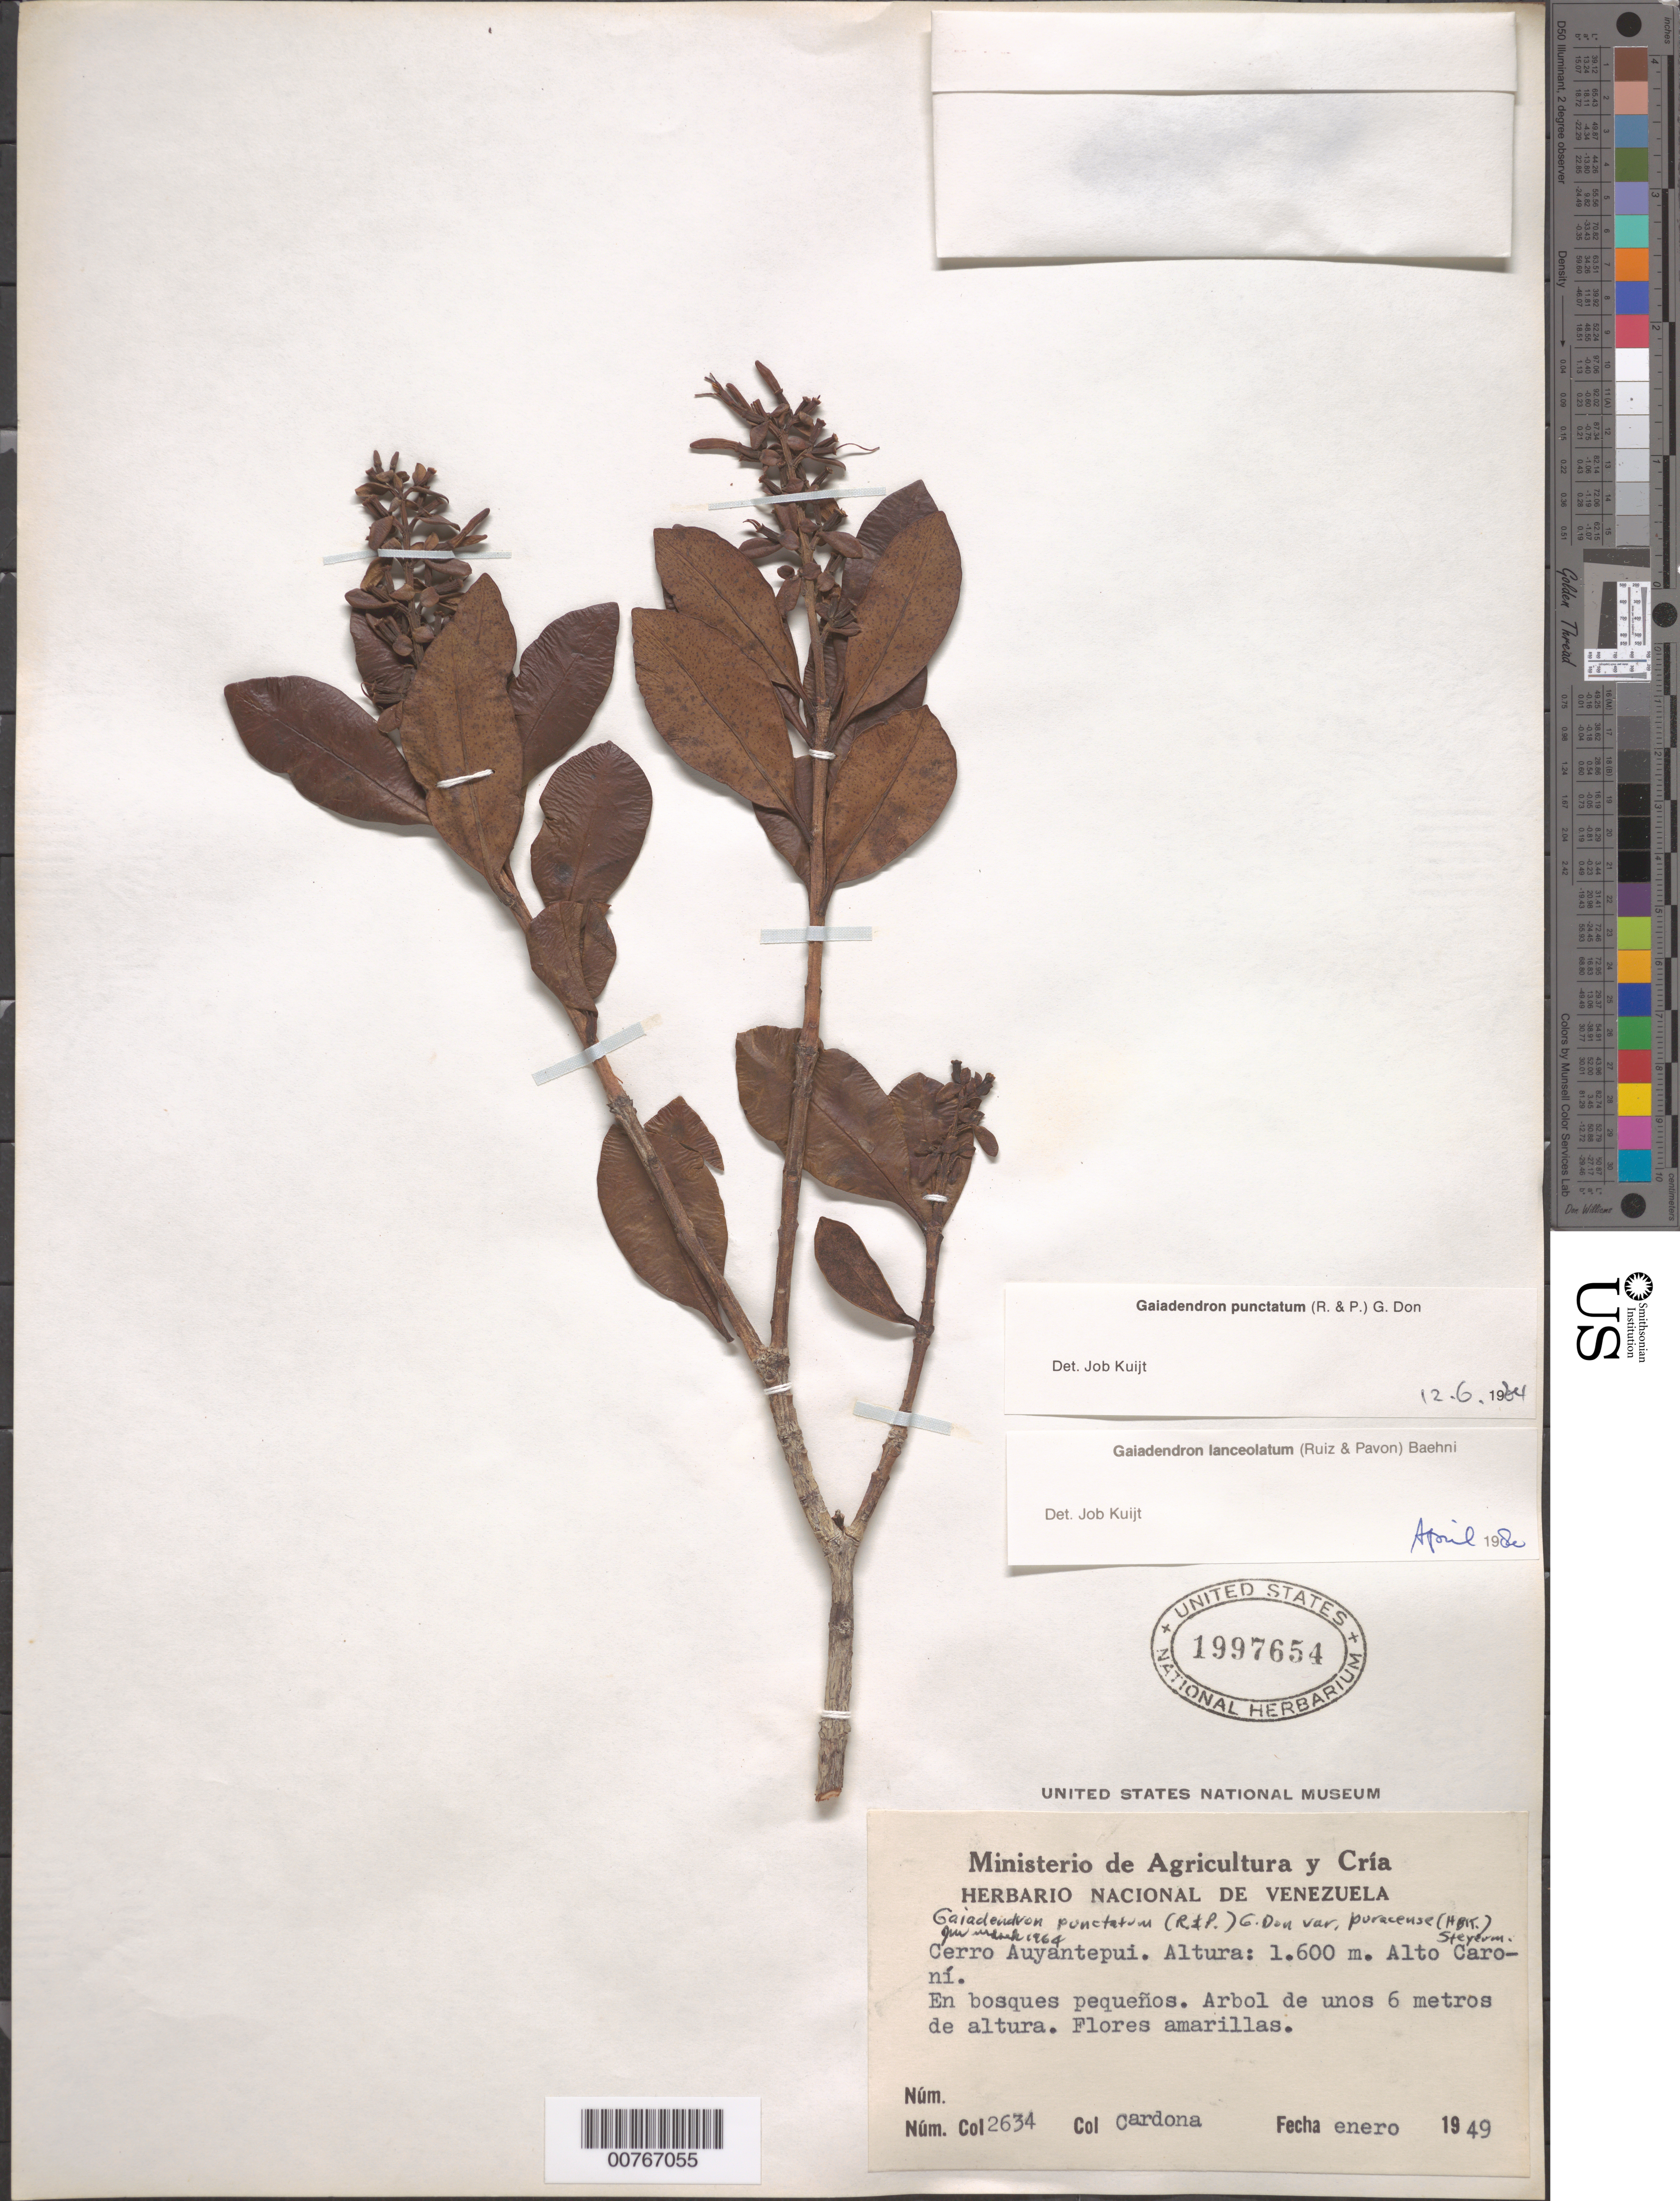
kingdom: Plantae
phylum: Tracheophyta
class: Magnoliopsida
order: Santalales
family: Loranthaceae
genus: Gaiadendron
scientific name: Gaiadendron punctatum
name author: (Ruiz & Pav.) G. Don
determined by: Kuijt, Job, (CANADA)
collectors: F. Cardona Puig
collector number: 2634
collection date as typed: Jan-49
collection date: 1949-01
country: Venezuela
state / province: Bolívar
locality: Cerro Auyantepuí, Alto Río Caroní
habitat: Bosques pequenos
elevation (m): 1600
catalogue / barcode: US 1997654